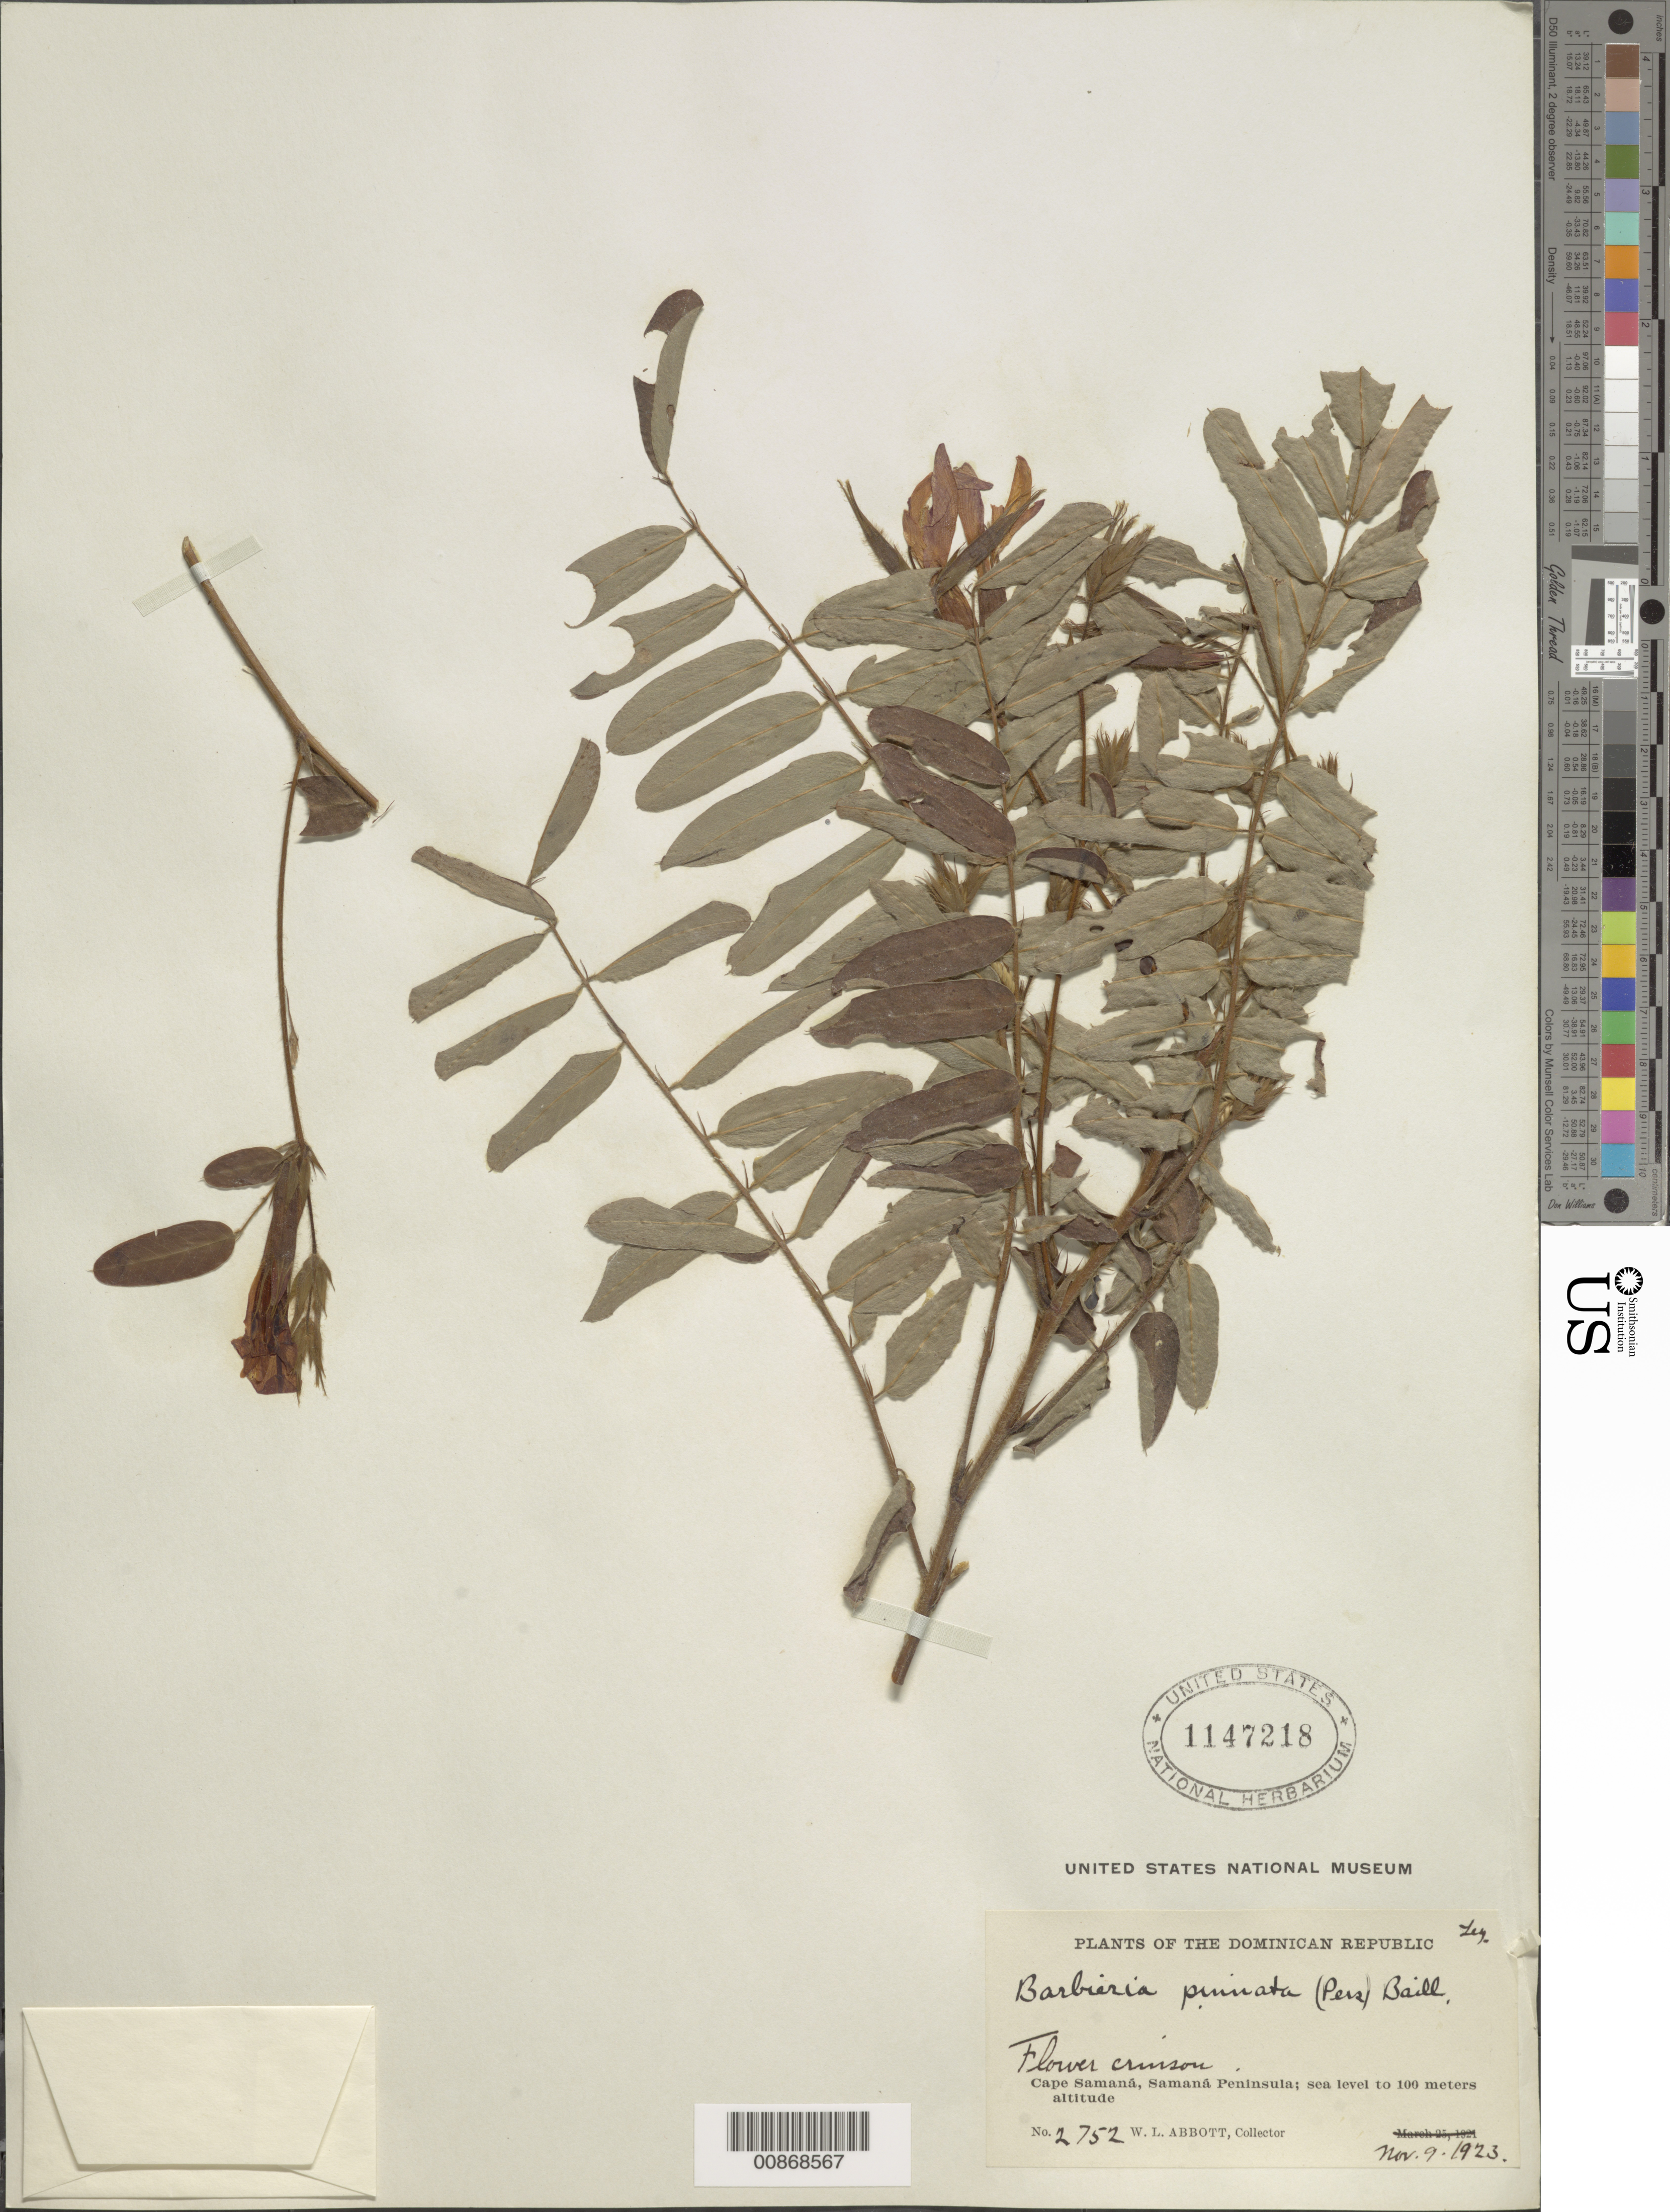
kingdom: Plantae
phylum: Tracheophyta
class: Magnoliopsida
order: Fabales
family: Fabaceae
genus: Barbieria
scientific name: Barbieria pinnata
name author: (Pers.) Baill.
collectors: W. L. Abbott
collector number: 2752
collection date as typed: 09 Nov 1923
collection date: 1923-11-09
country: Dominican Republic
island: Hispaniola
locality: Cape Samaná, Samaná Peninsula.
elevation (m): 0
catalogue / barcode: US 1147218